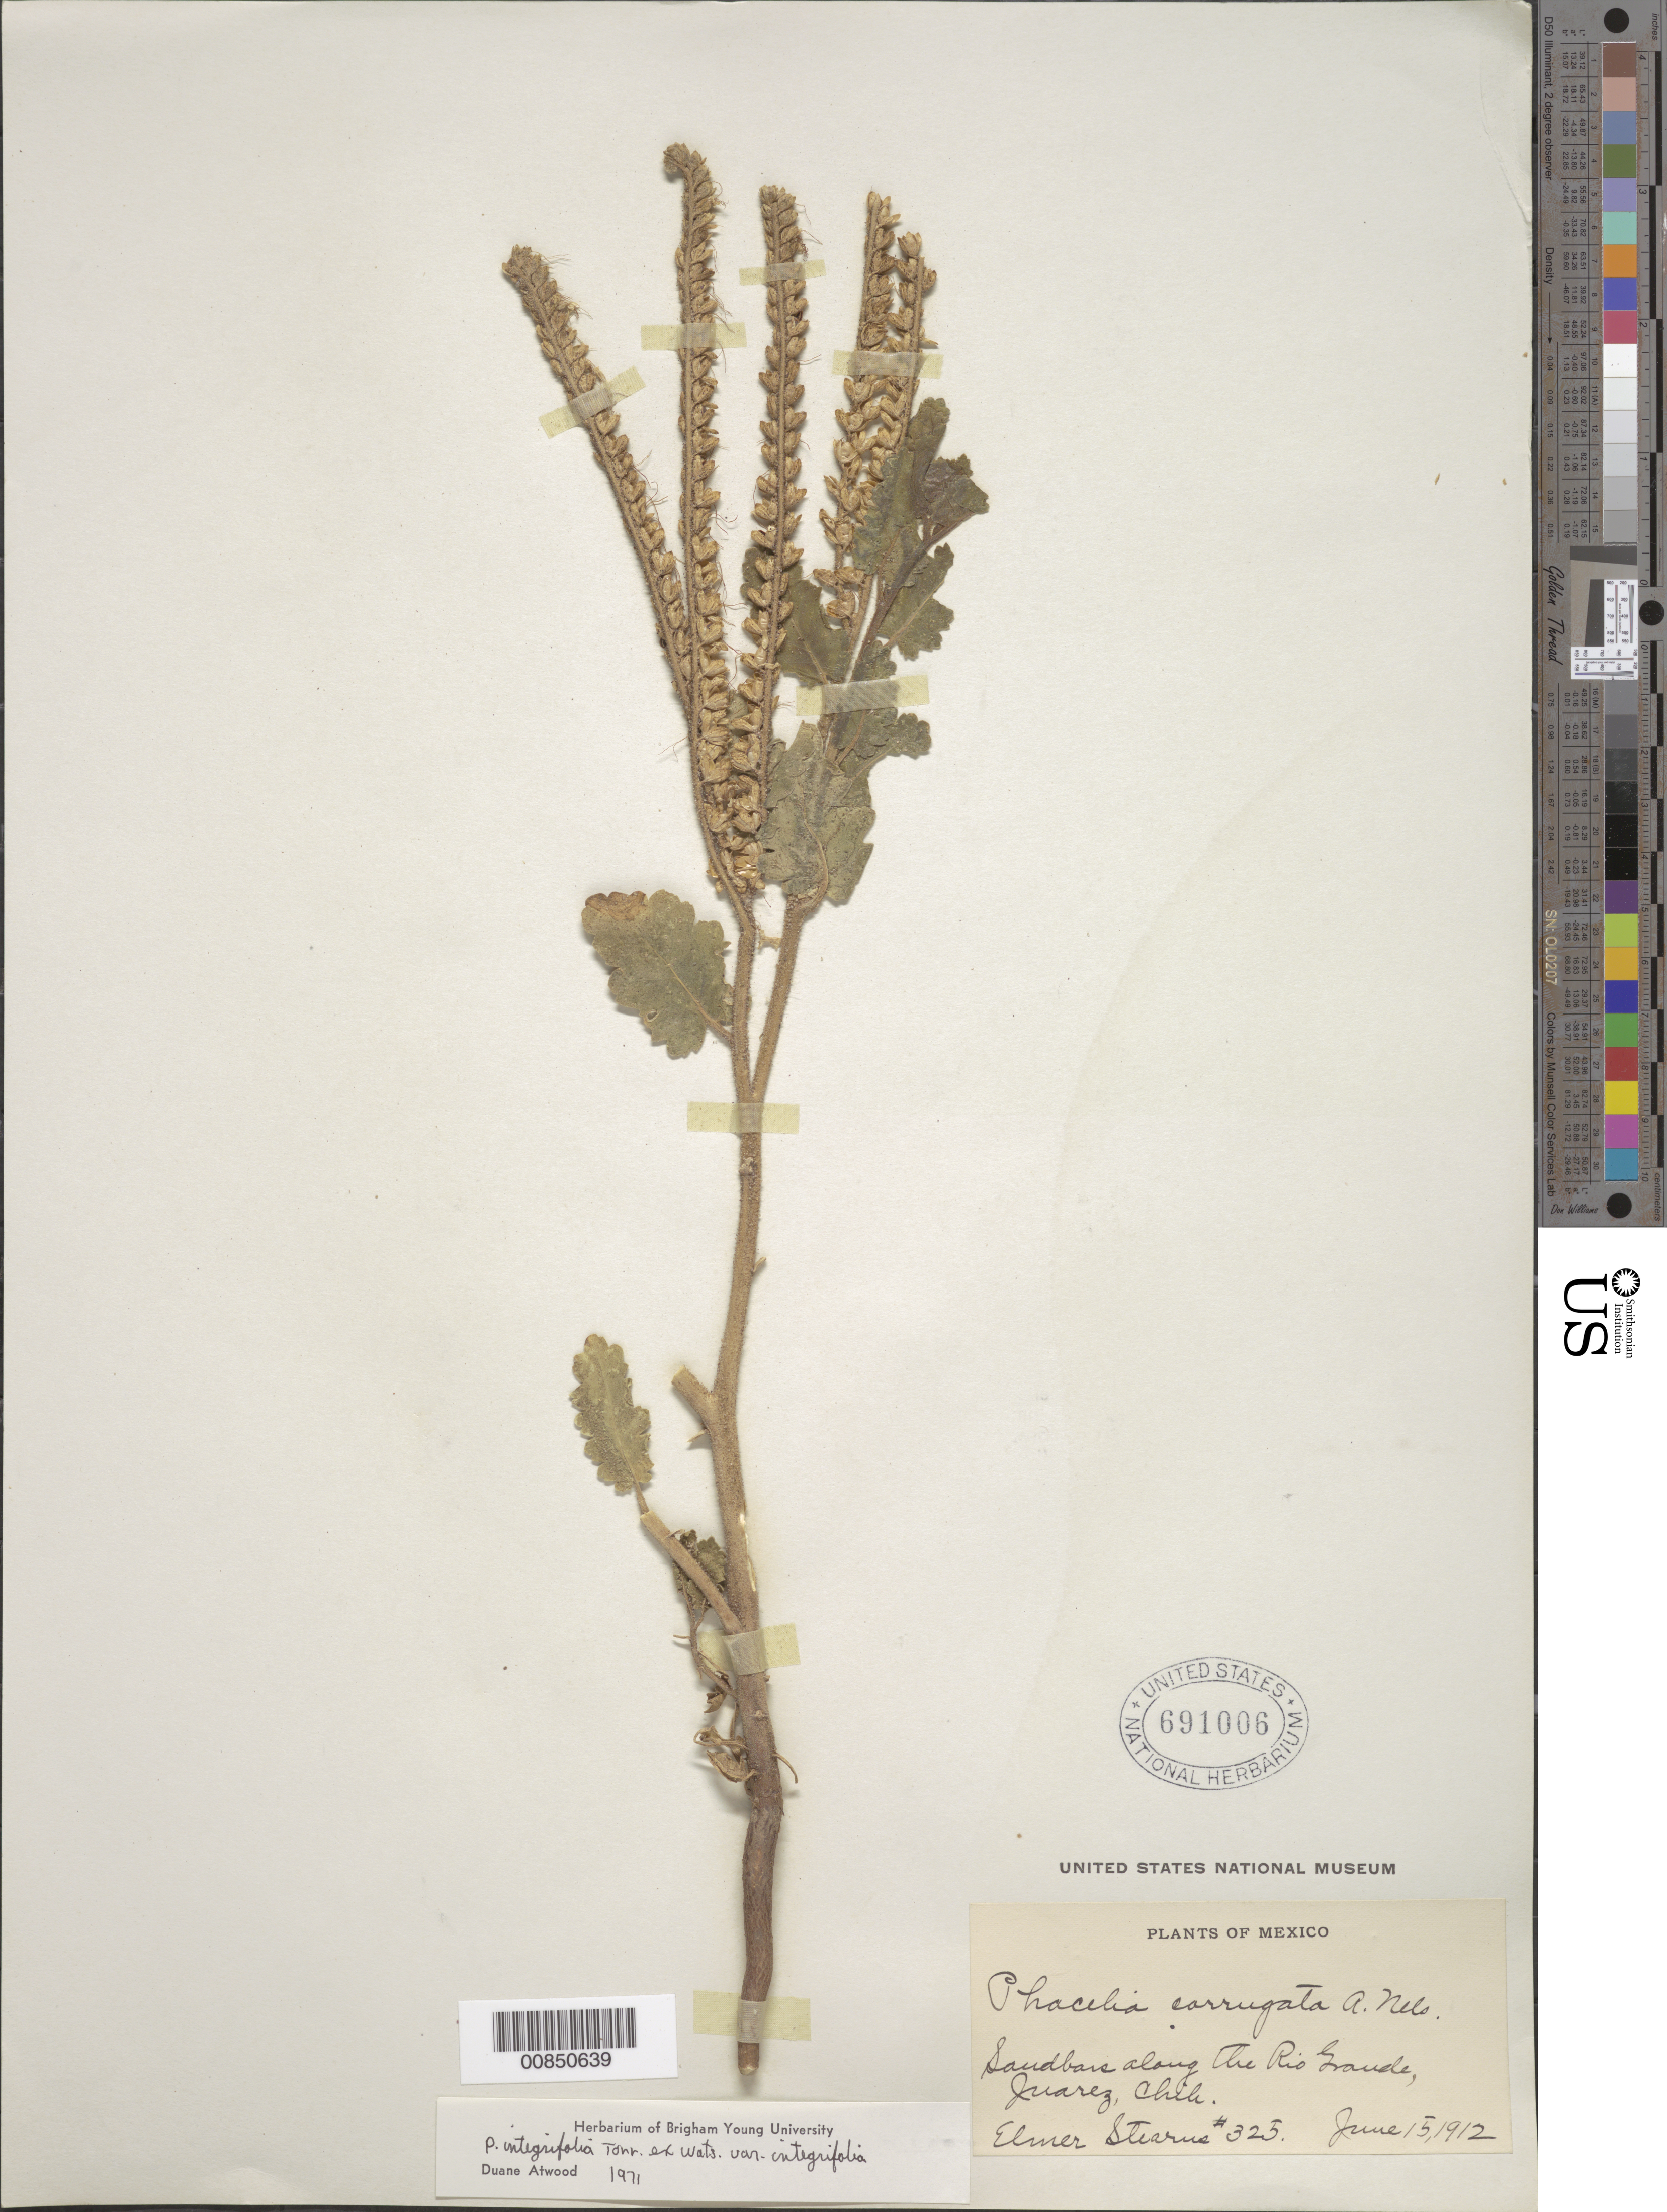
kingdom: Plantae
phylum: Tracheophyta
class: Magnoliopsida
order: Boraginales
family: Hydrophyllaceae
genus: Phacelia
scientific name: Phacelia integrifolia var. integrifolia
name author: Torr.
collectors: E. Stearns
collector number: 325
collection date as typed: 15 Jun 1912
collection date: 1912-06-15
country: Mexico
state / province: Chihuahua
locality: Along the Río Grande, Juárez, Chihuahua.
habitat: Sandbars along river.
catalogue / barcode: US 691006